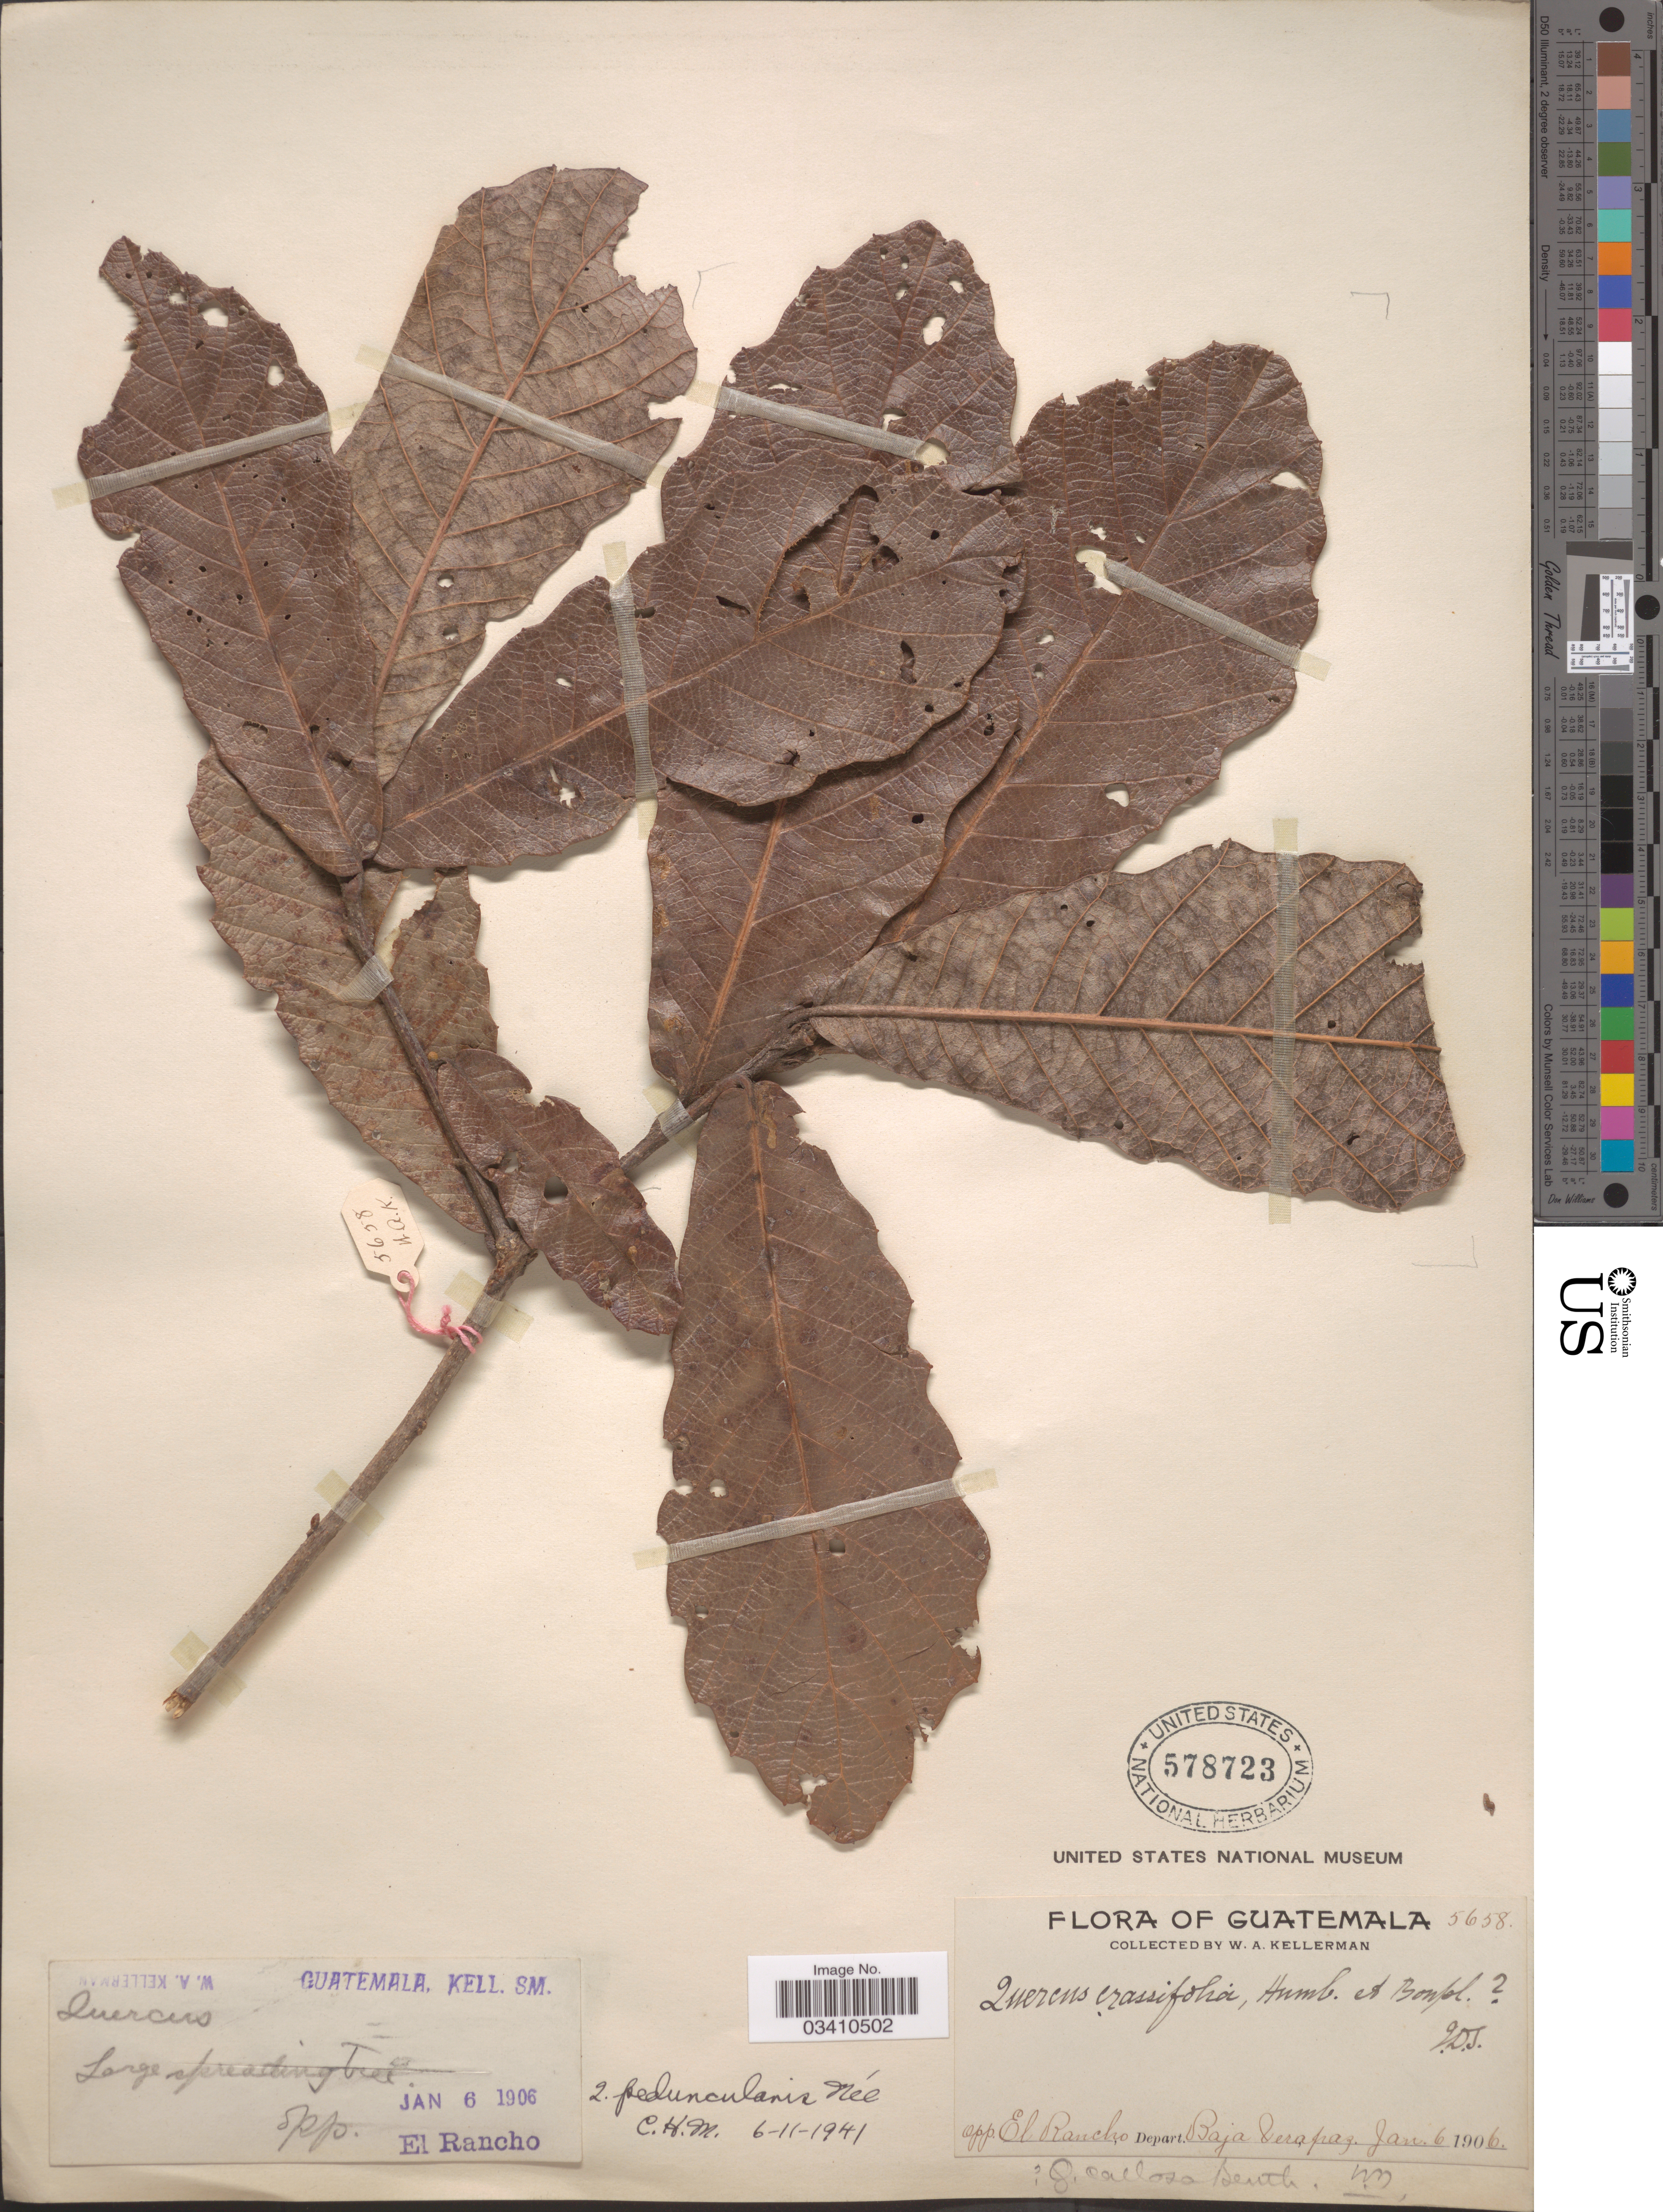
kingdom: Plantae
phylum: Tracheophyta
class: Magnoliopsida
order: Fagales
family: Fagaceae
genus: Quercus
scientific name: Quercus peduncularis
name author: Née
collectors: W. Kellerman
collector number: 5658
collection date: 1906-01-06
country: Guatemala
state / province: Baja Verapaz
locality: Opp. El Rancho. Depart. Baja Verapaz.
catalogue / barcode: US 578723